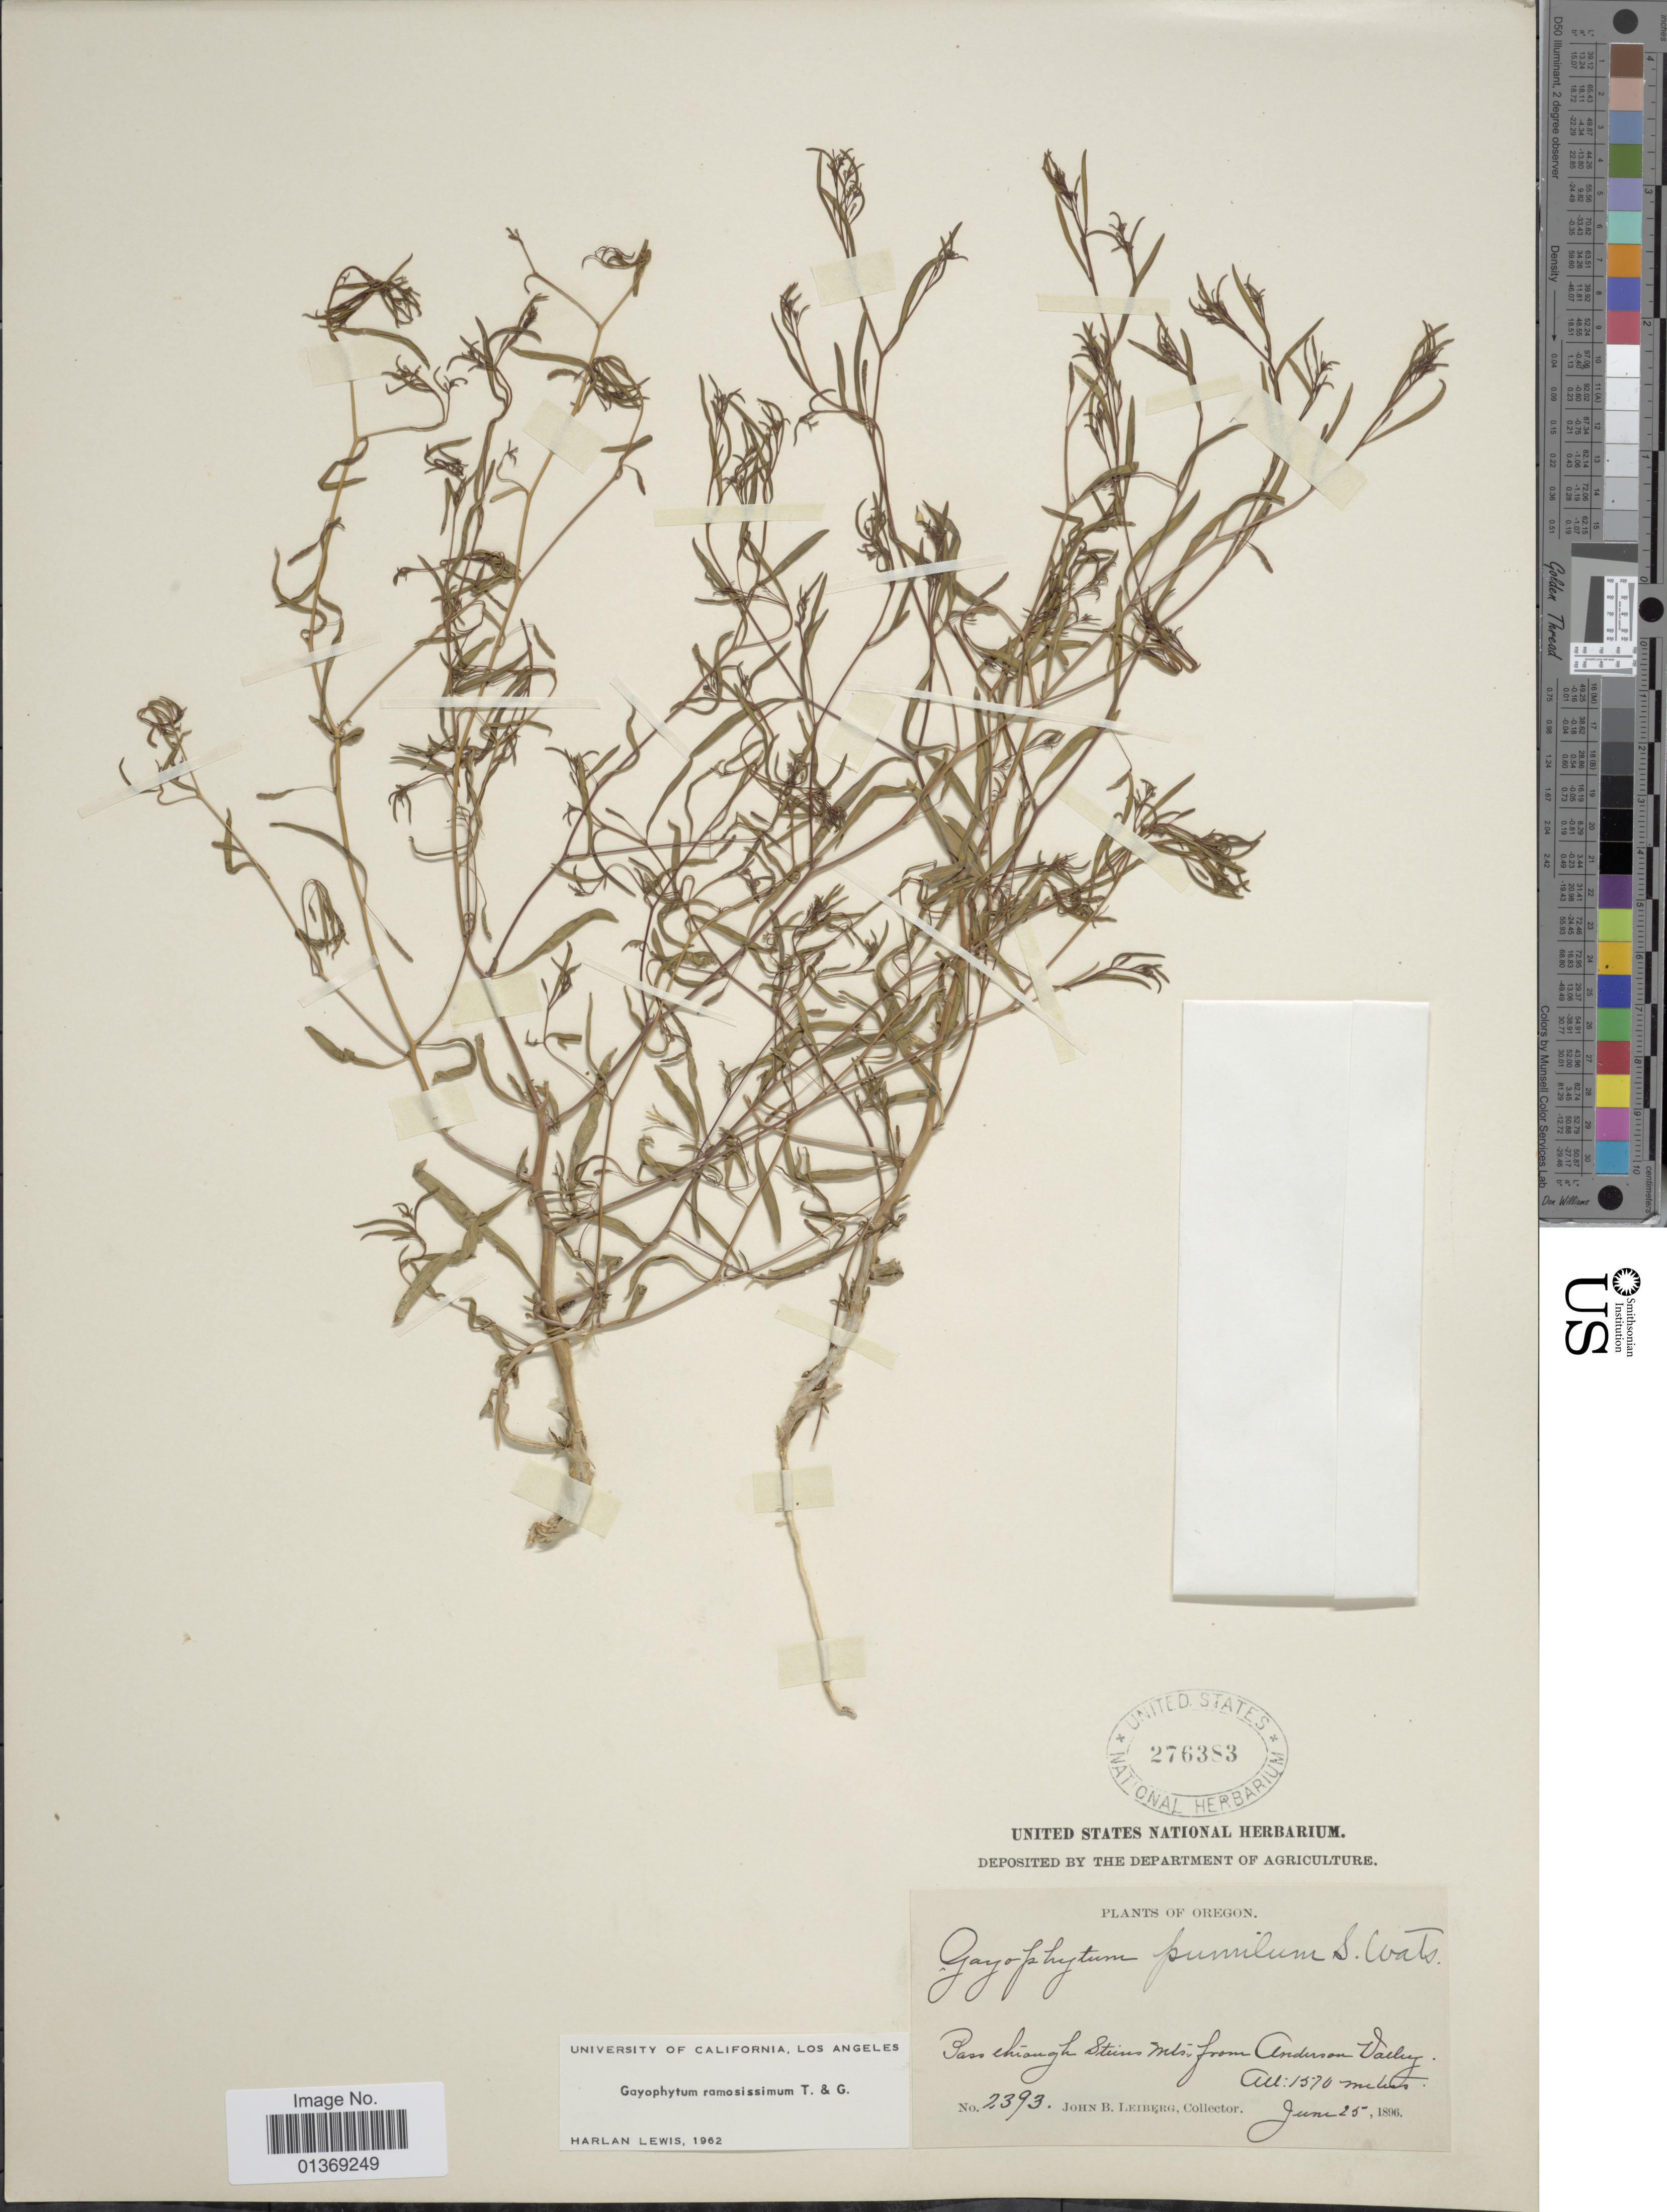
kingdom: Plantae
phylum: Tracheophyta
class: Magnoliopsida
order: Myrtales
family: Onagraceae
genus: Gayophytum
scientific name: Gayophytum ramosissimum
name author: Torr. & A. Gray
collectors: J. B. Leiberg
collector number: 2393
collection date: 1896-06-25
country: United States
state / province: Oregon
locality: Pass through Steins Mts. from Anderson Valley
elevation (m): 1570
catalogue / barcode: US 276383